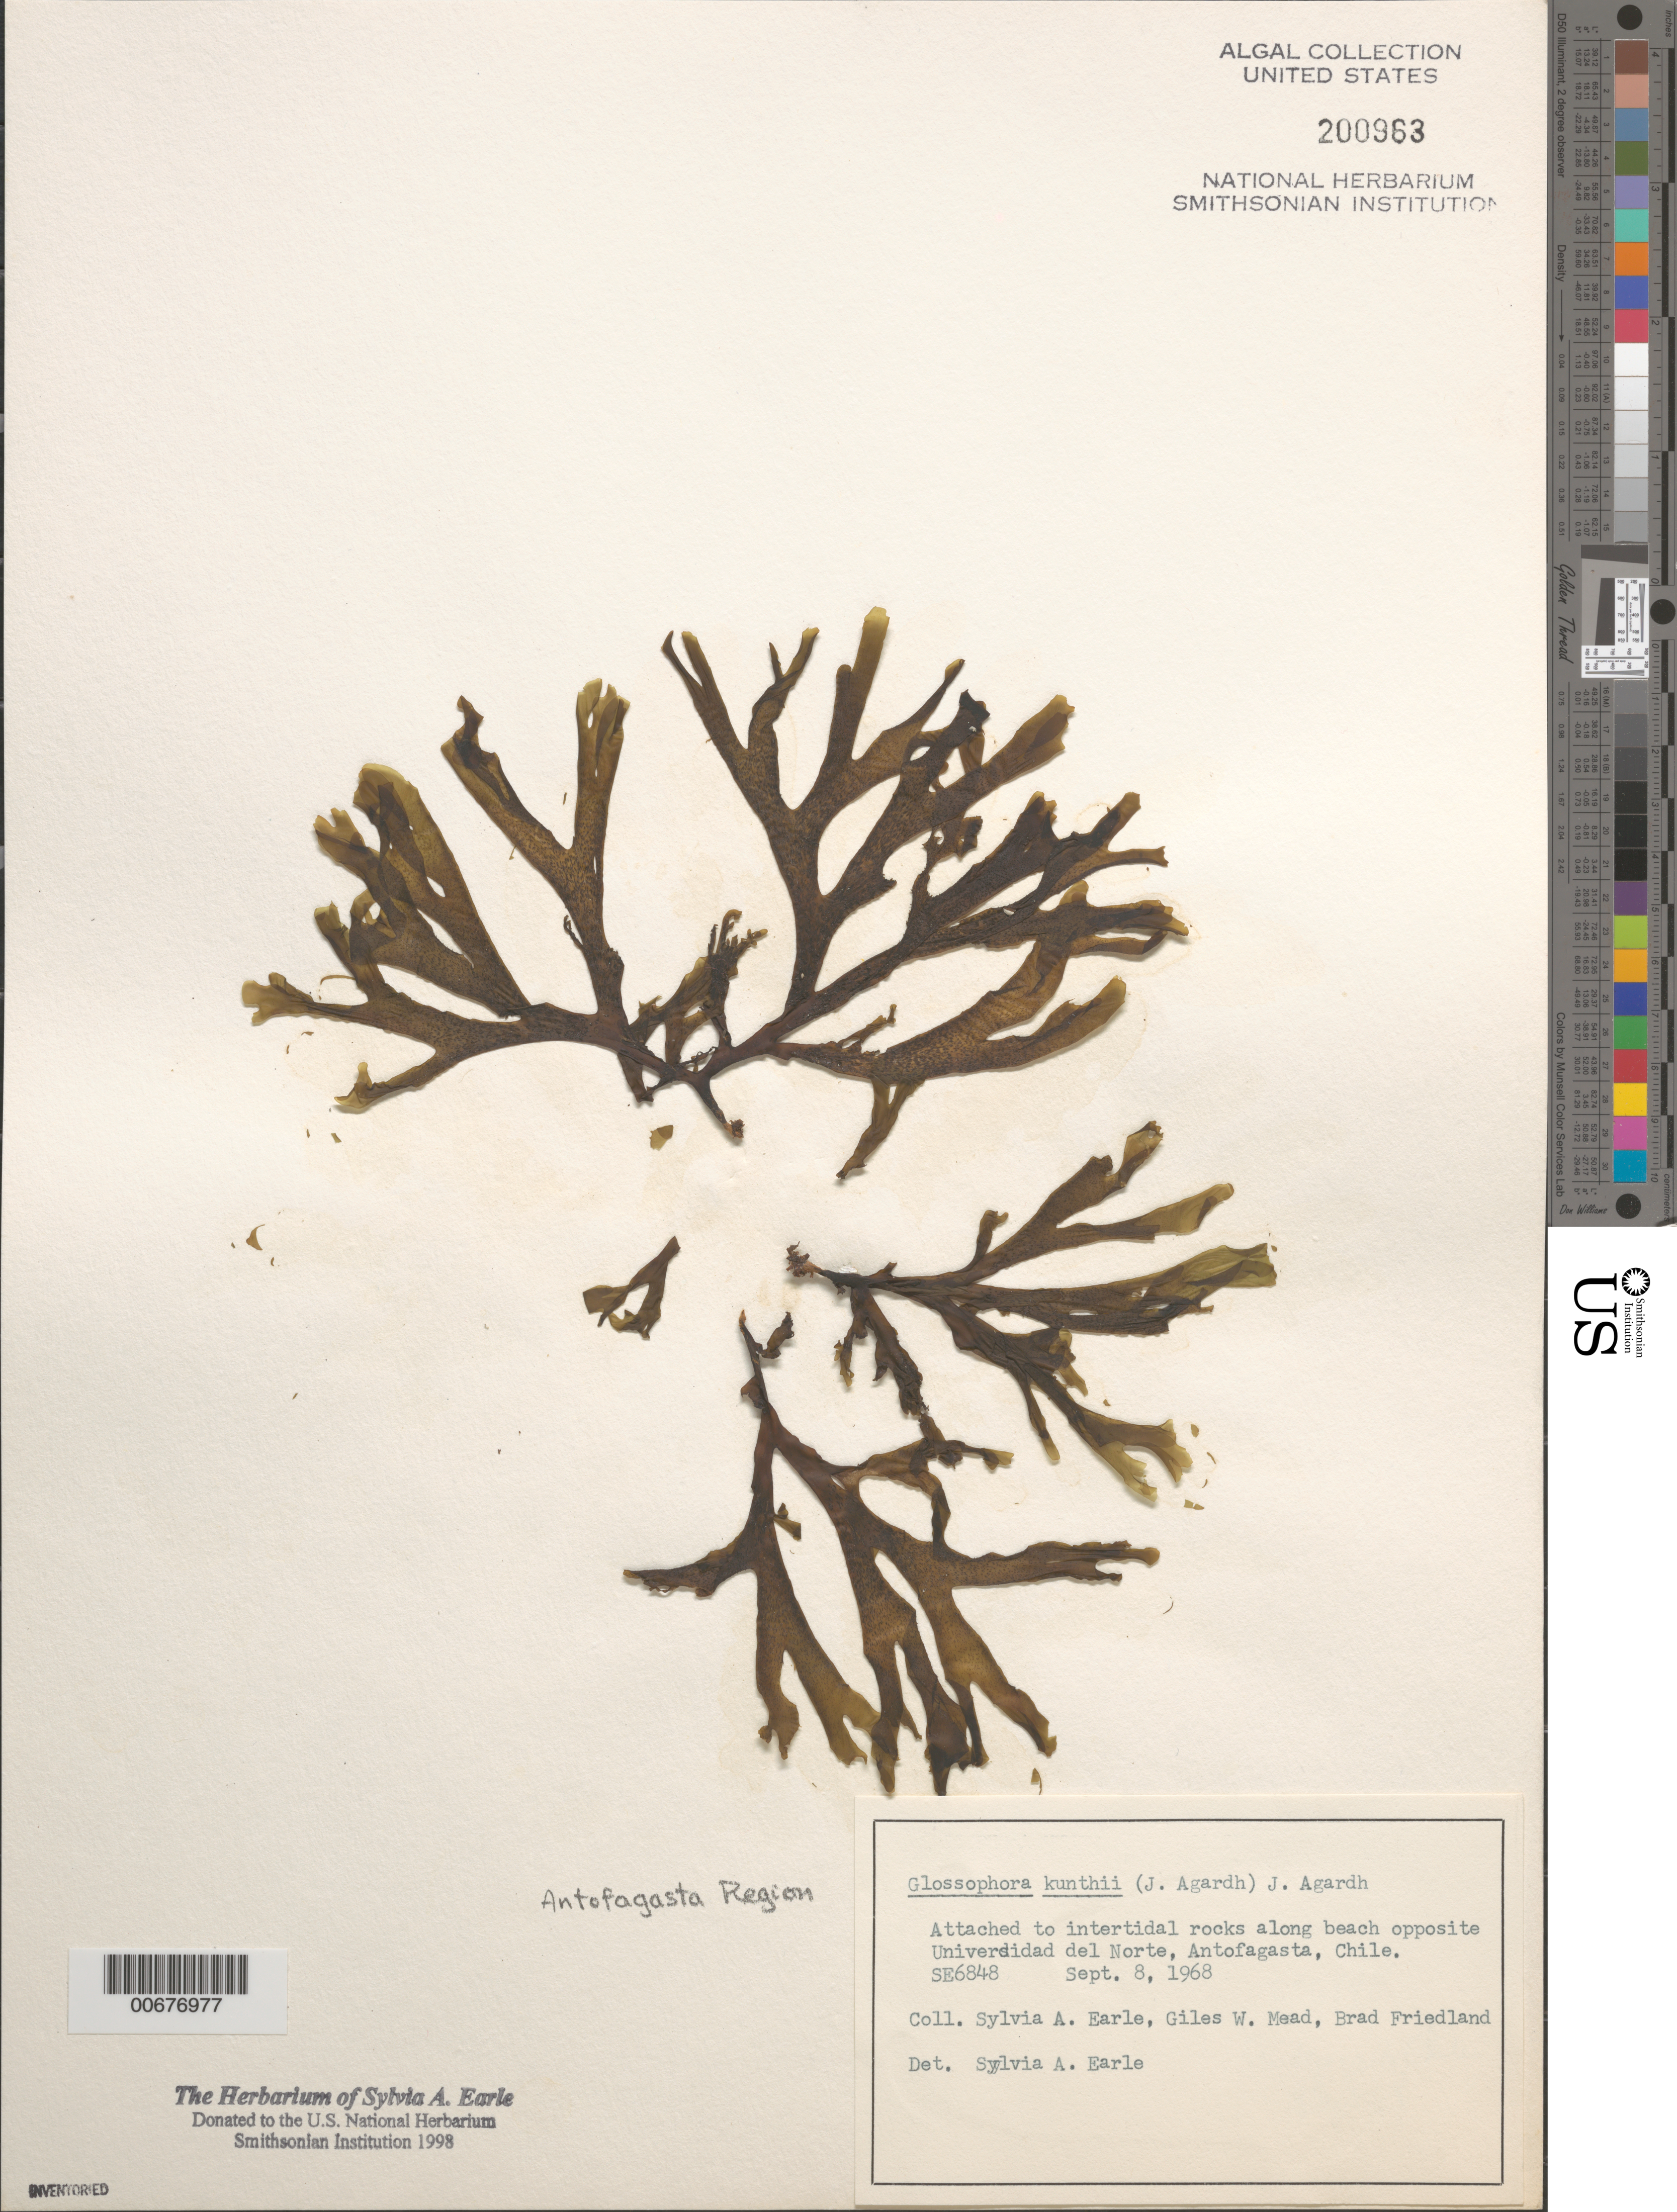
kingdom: Chromista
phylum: Ochrophyta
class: Phaeophyceae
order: Dictyotales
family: Dictyotaceae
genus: Dictyota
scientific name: Dictyota kunthii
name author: (C. Agardh) Grev.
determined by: Algae name updating Project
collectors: S. A. Earle, G. W. Mead & B. Friedland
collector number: SE 6848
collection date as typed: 08 Sep 1968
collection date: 1968-09-08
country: Chile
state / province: Antofagasta (II)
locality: Antofagasta, beach opposite Universidad del Norte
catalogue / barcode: US 200963